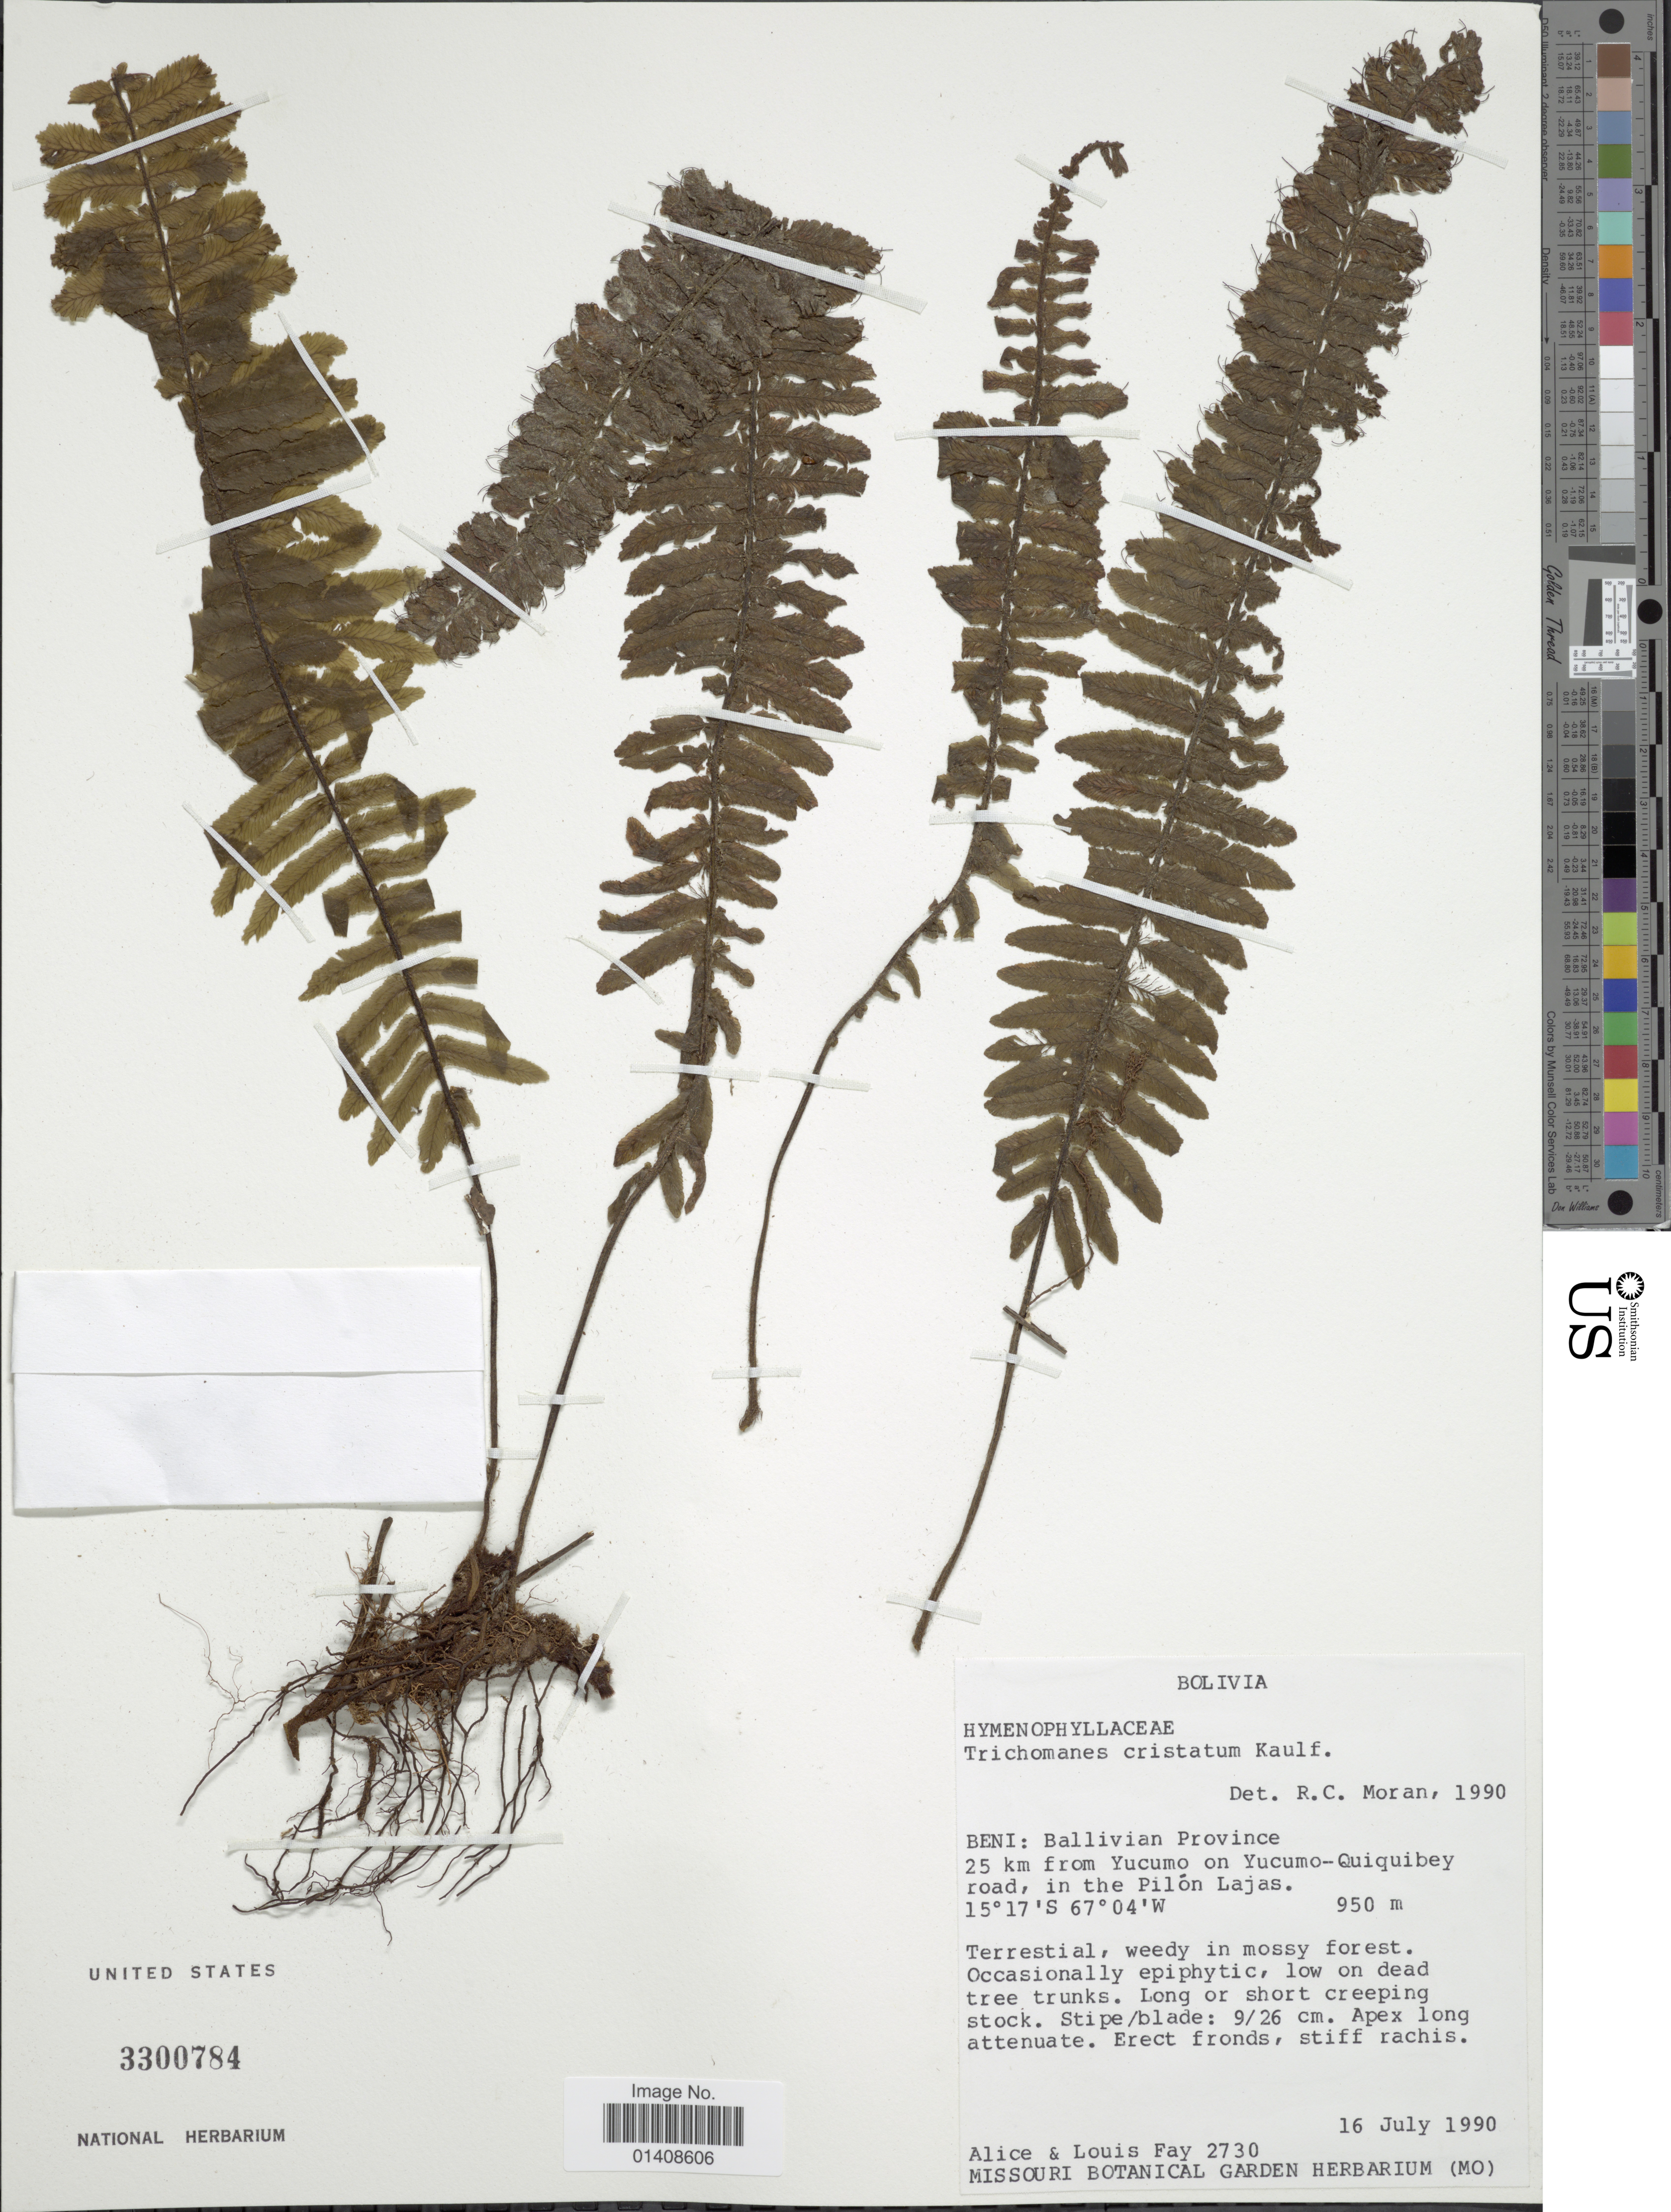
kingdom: Plantae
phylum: Tracheophyta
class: Polypodiopsida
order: Hymenophyllales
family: Hymenophyllaceae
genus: Trichomanes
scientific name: Trichomanes cristatum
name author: Kaulf.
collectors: A. Fay & L. Fay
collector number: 2730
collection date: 1990-07-16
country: Bolivia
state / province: Beni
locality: Ballivian Province 25 km from Yucumo on Yucumo-Quiquibey road, in the Pilon Lajas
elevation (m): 950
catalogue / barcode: US 3300784